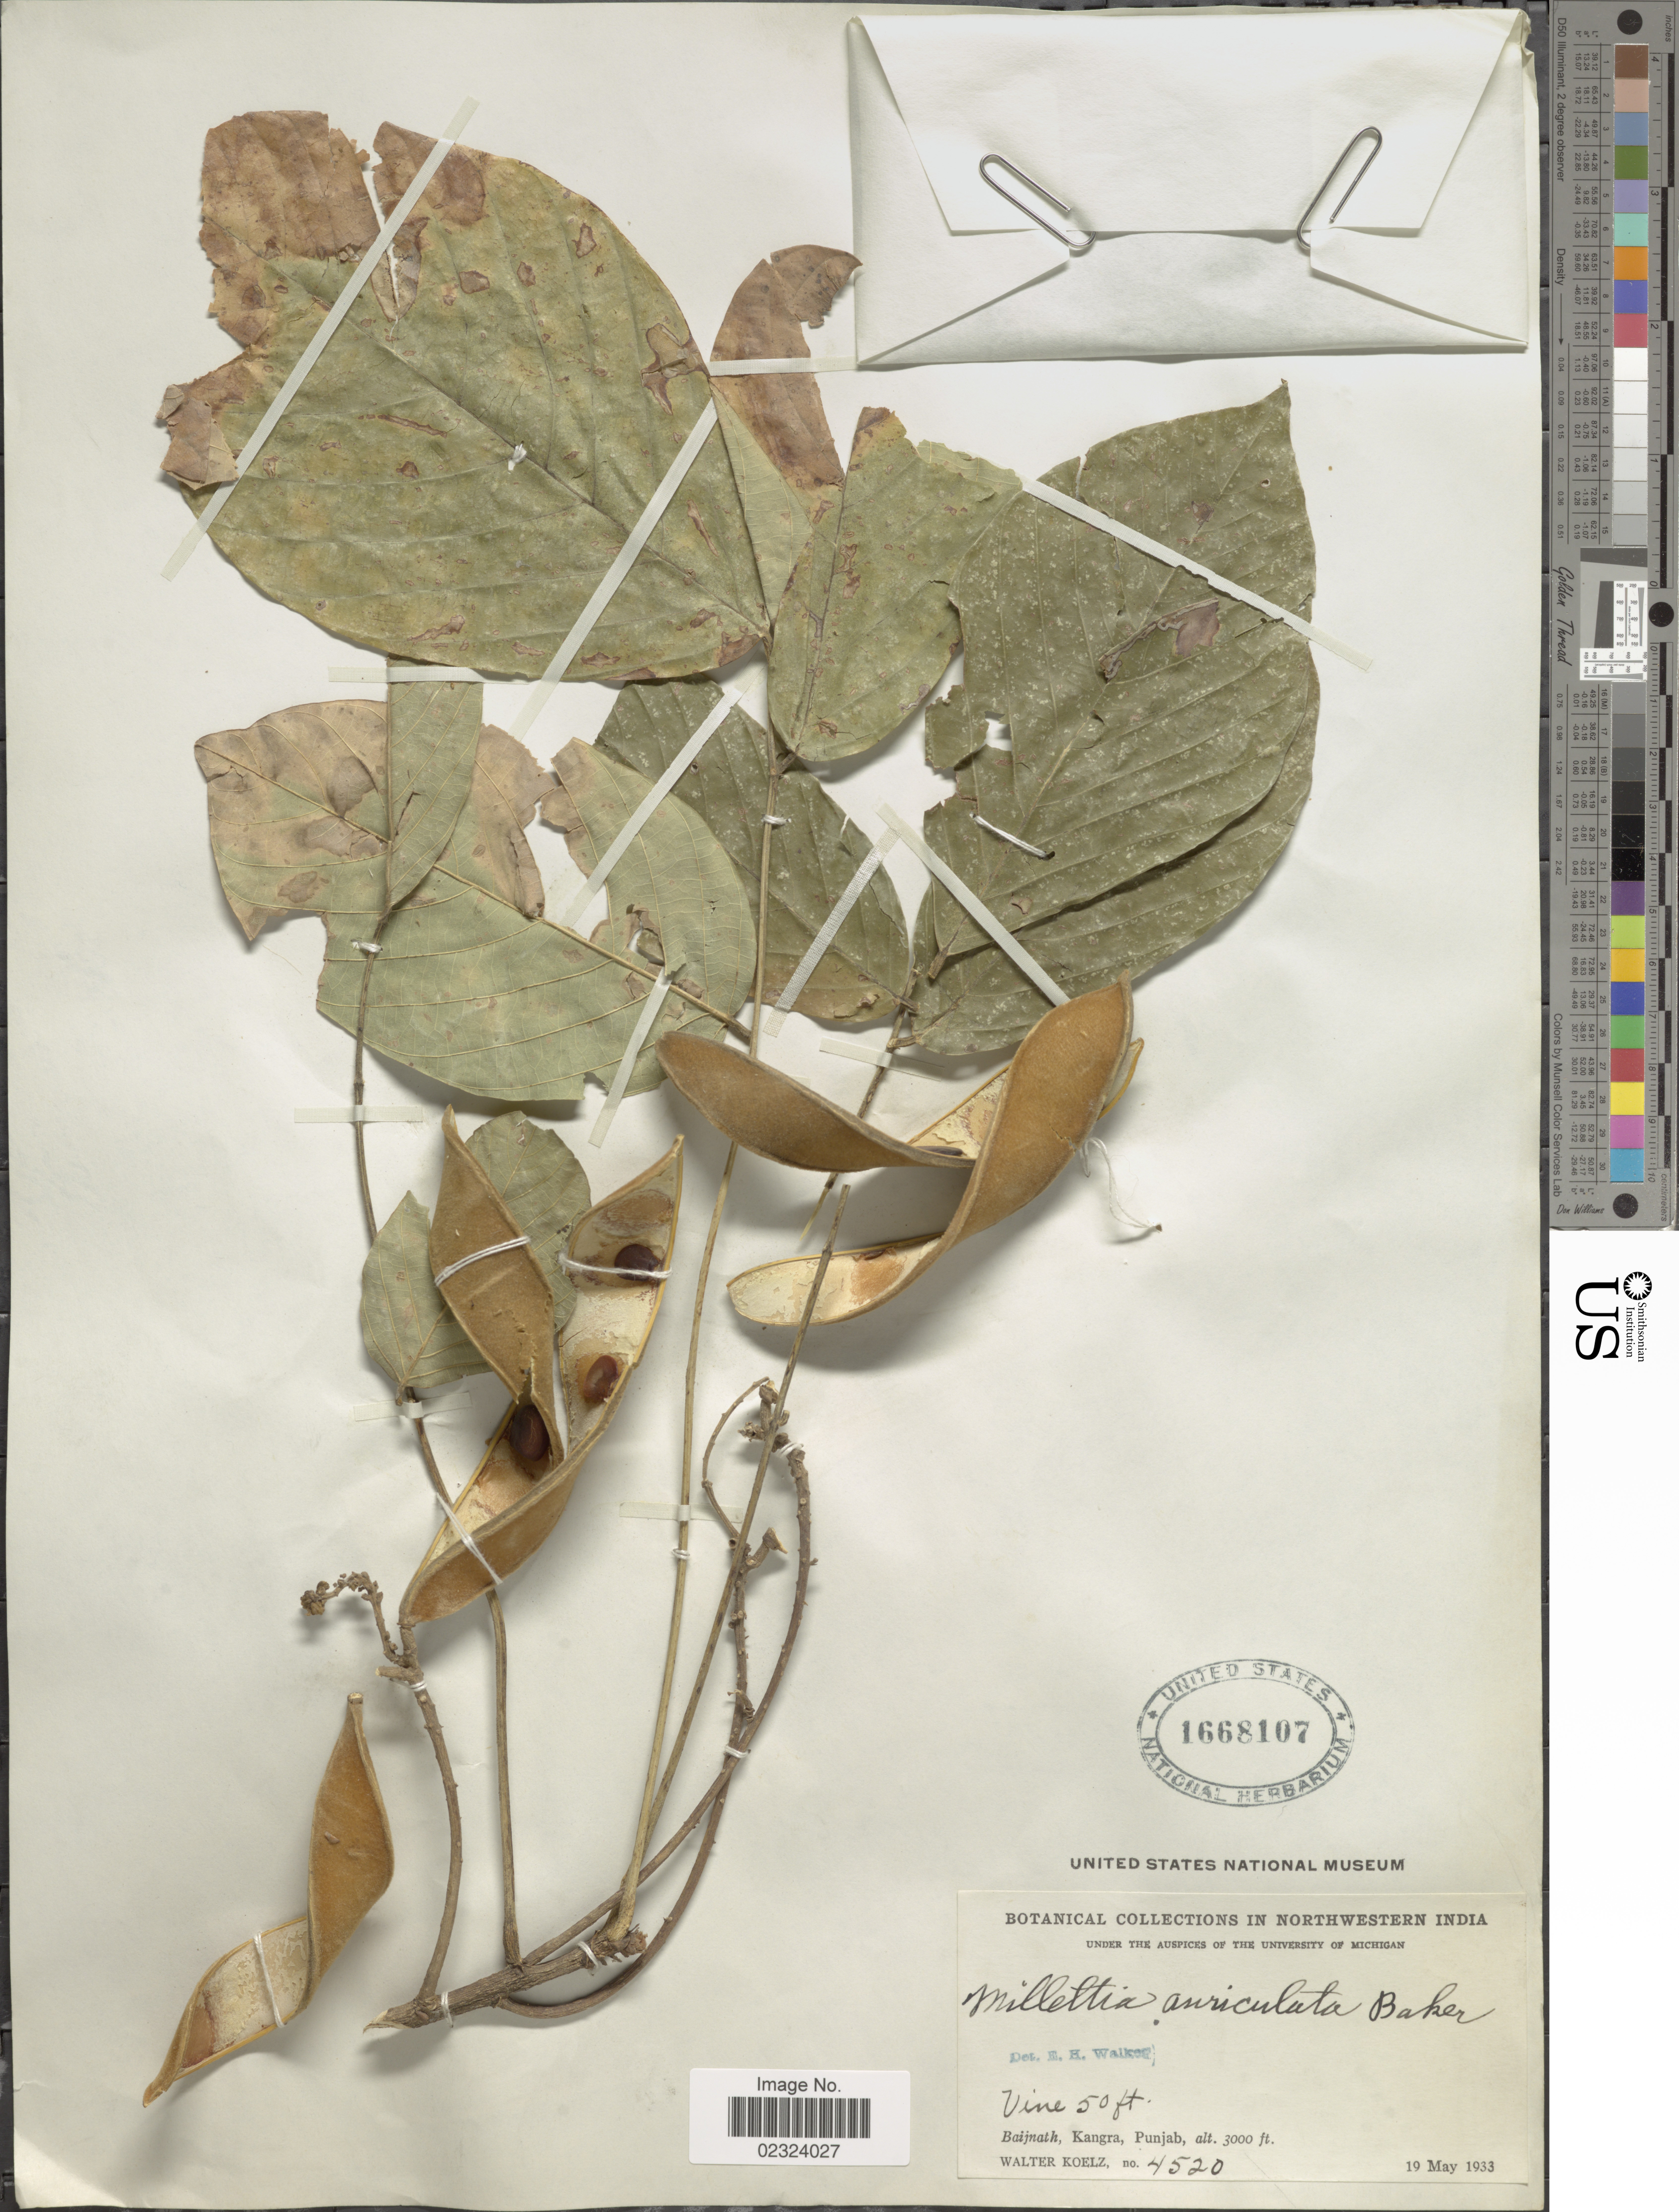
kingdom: Plantae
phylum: Tracheophyta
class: Magnoliopsida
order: Fabales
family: Fabaceae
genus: Millettia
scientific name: Millettia auriculata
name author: Baker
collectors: W. N. Koelz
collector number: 4520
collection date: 1933-05-19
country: India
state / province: Punjab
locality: Northwestern India. Baijnath, Kangra, Punjab.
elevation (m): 914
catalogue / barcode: US 1668107